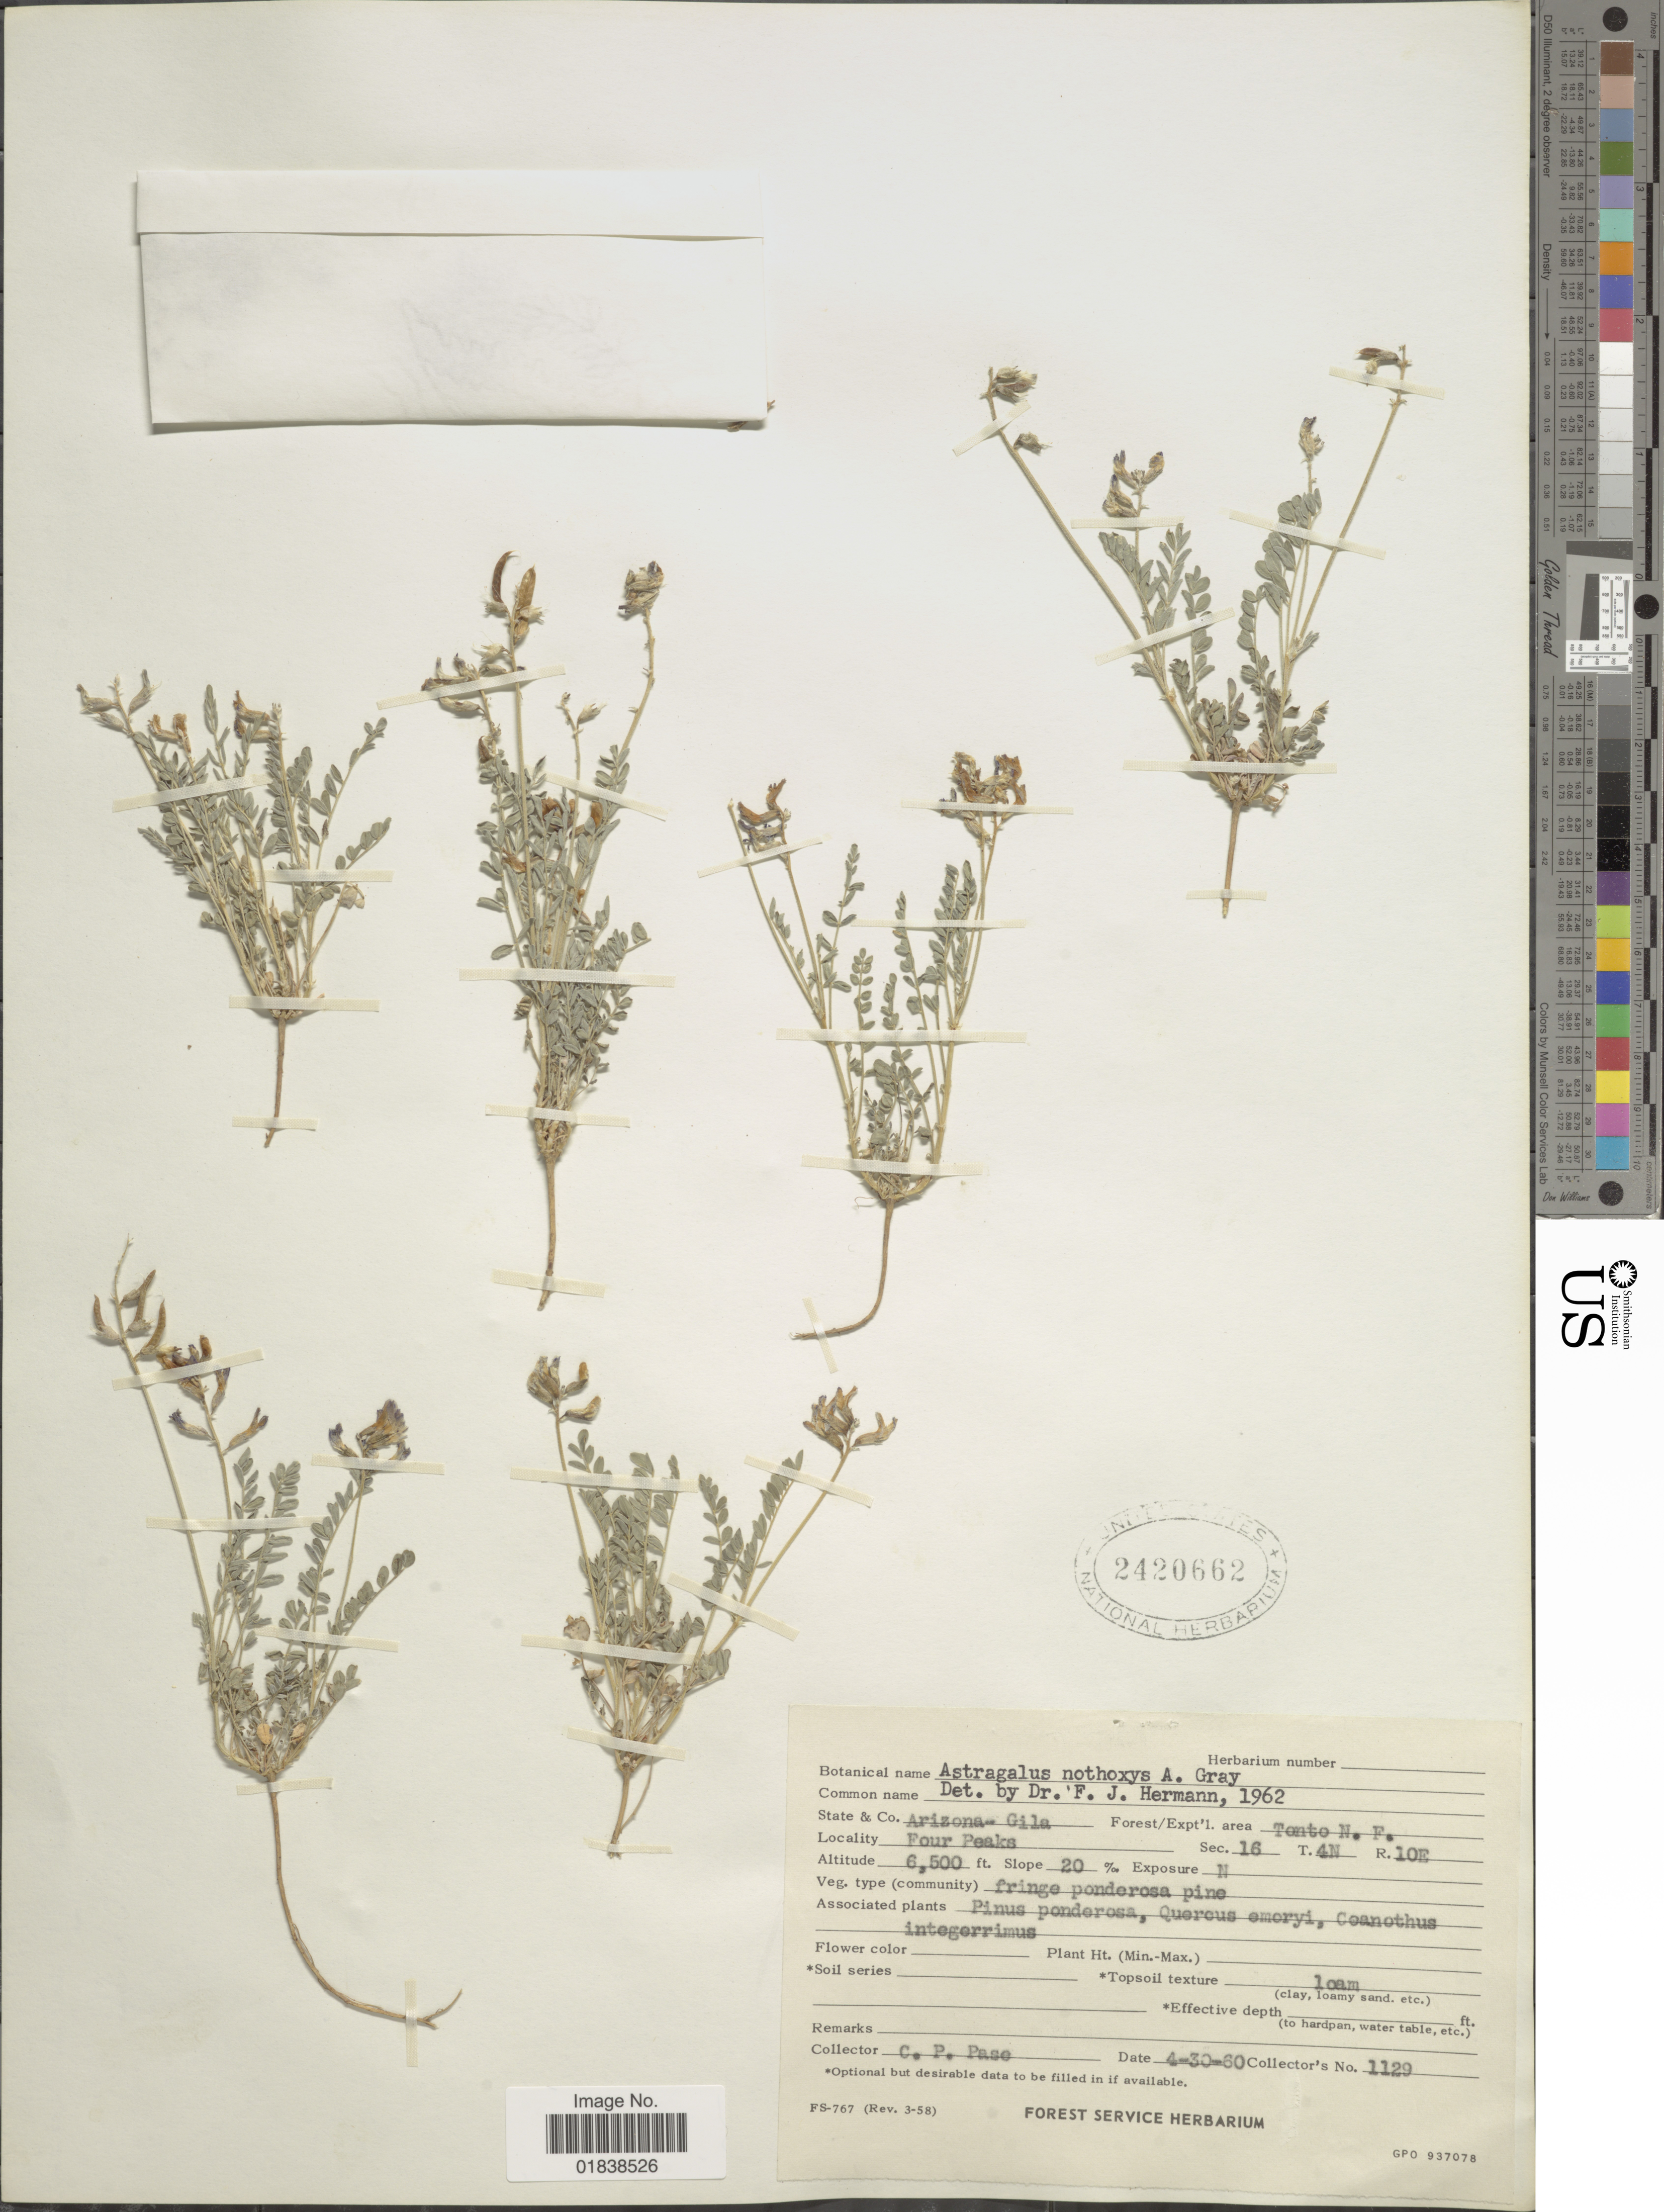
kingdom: Plantae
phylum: Tracheophyta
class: Magnoliopsida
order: Fabales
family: Fabaceae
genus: Astragalus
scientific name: Astragalus nothoxys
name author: A. Gray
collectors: C. P. Pase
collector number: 1129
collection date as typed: Transcribed d/m/y: 30/4/60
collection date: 1960-04-30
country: United States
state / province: Arizona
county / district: Gila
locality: Gila County, Tonto N.F., Four Peaks, Sec. 16 T.4N R.10E.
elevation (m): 1981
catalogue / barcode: US 2420662